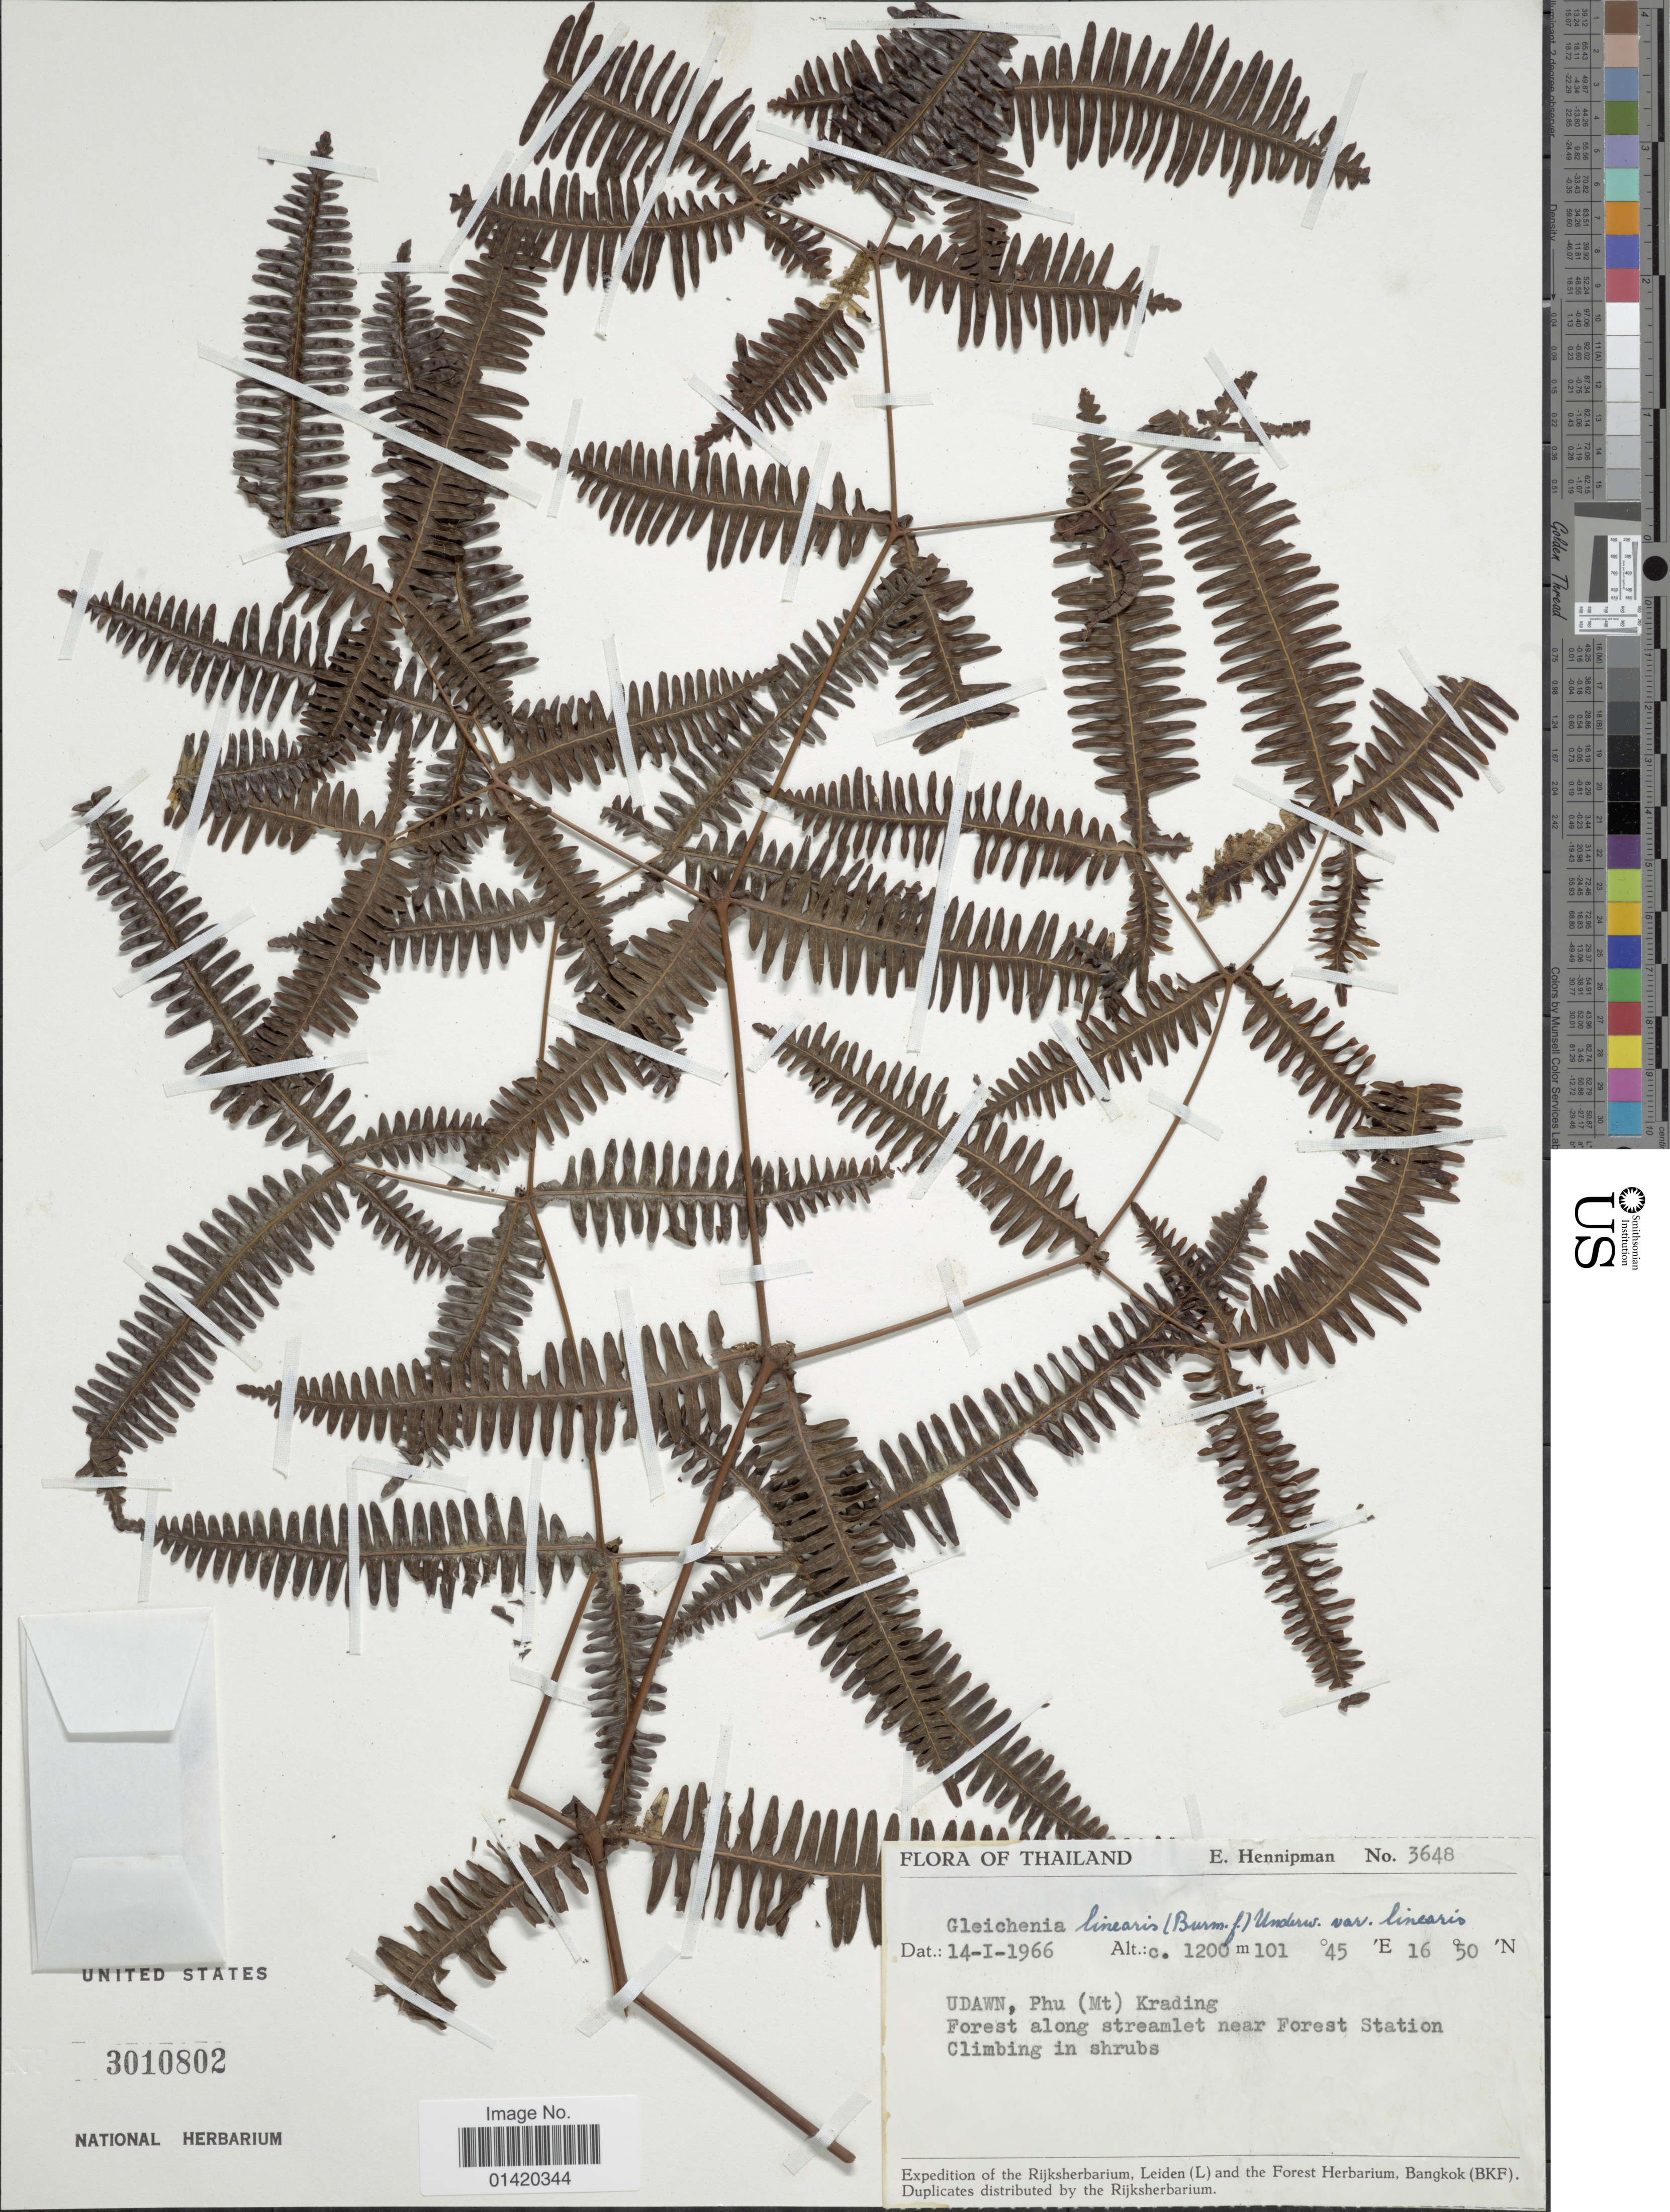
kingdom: Plantae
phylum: Tracheophyta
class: Polypodiopsida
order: Gleicheniales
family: Gleicheniaceae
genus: Dicranopteris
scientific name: Dicranopteris linearis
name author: (Burm. f.) Underw.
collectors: E. Hennipman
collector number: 3648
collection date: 1966-01-14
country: Thailand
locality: Udawn, Phu (Mt) Krading, Forest along steamlet near Forest Station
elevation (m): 1200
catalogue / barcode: US 3010802